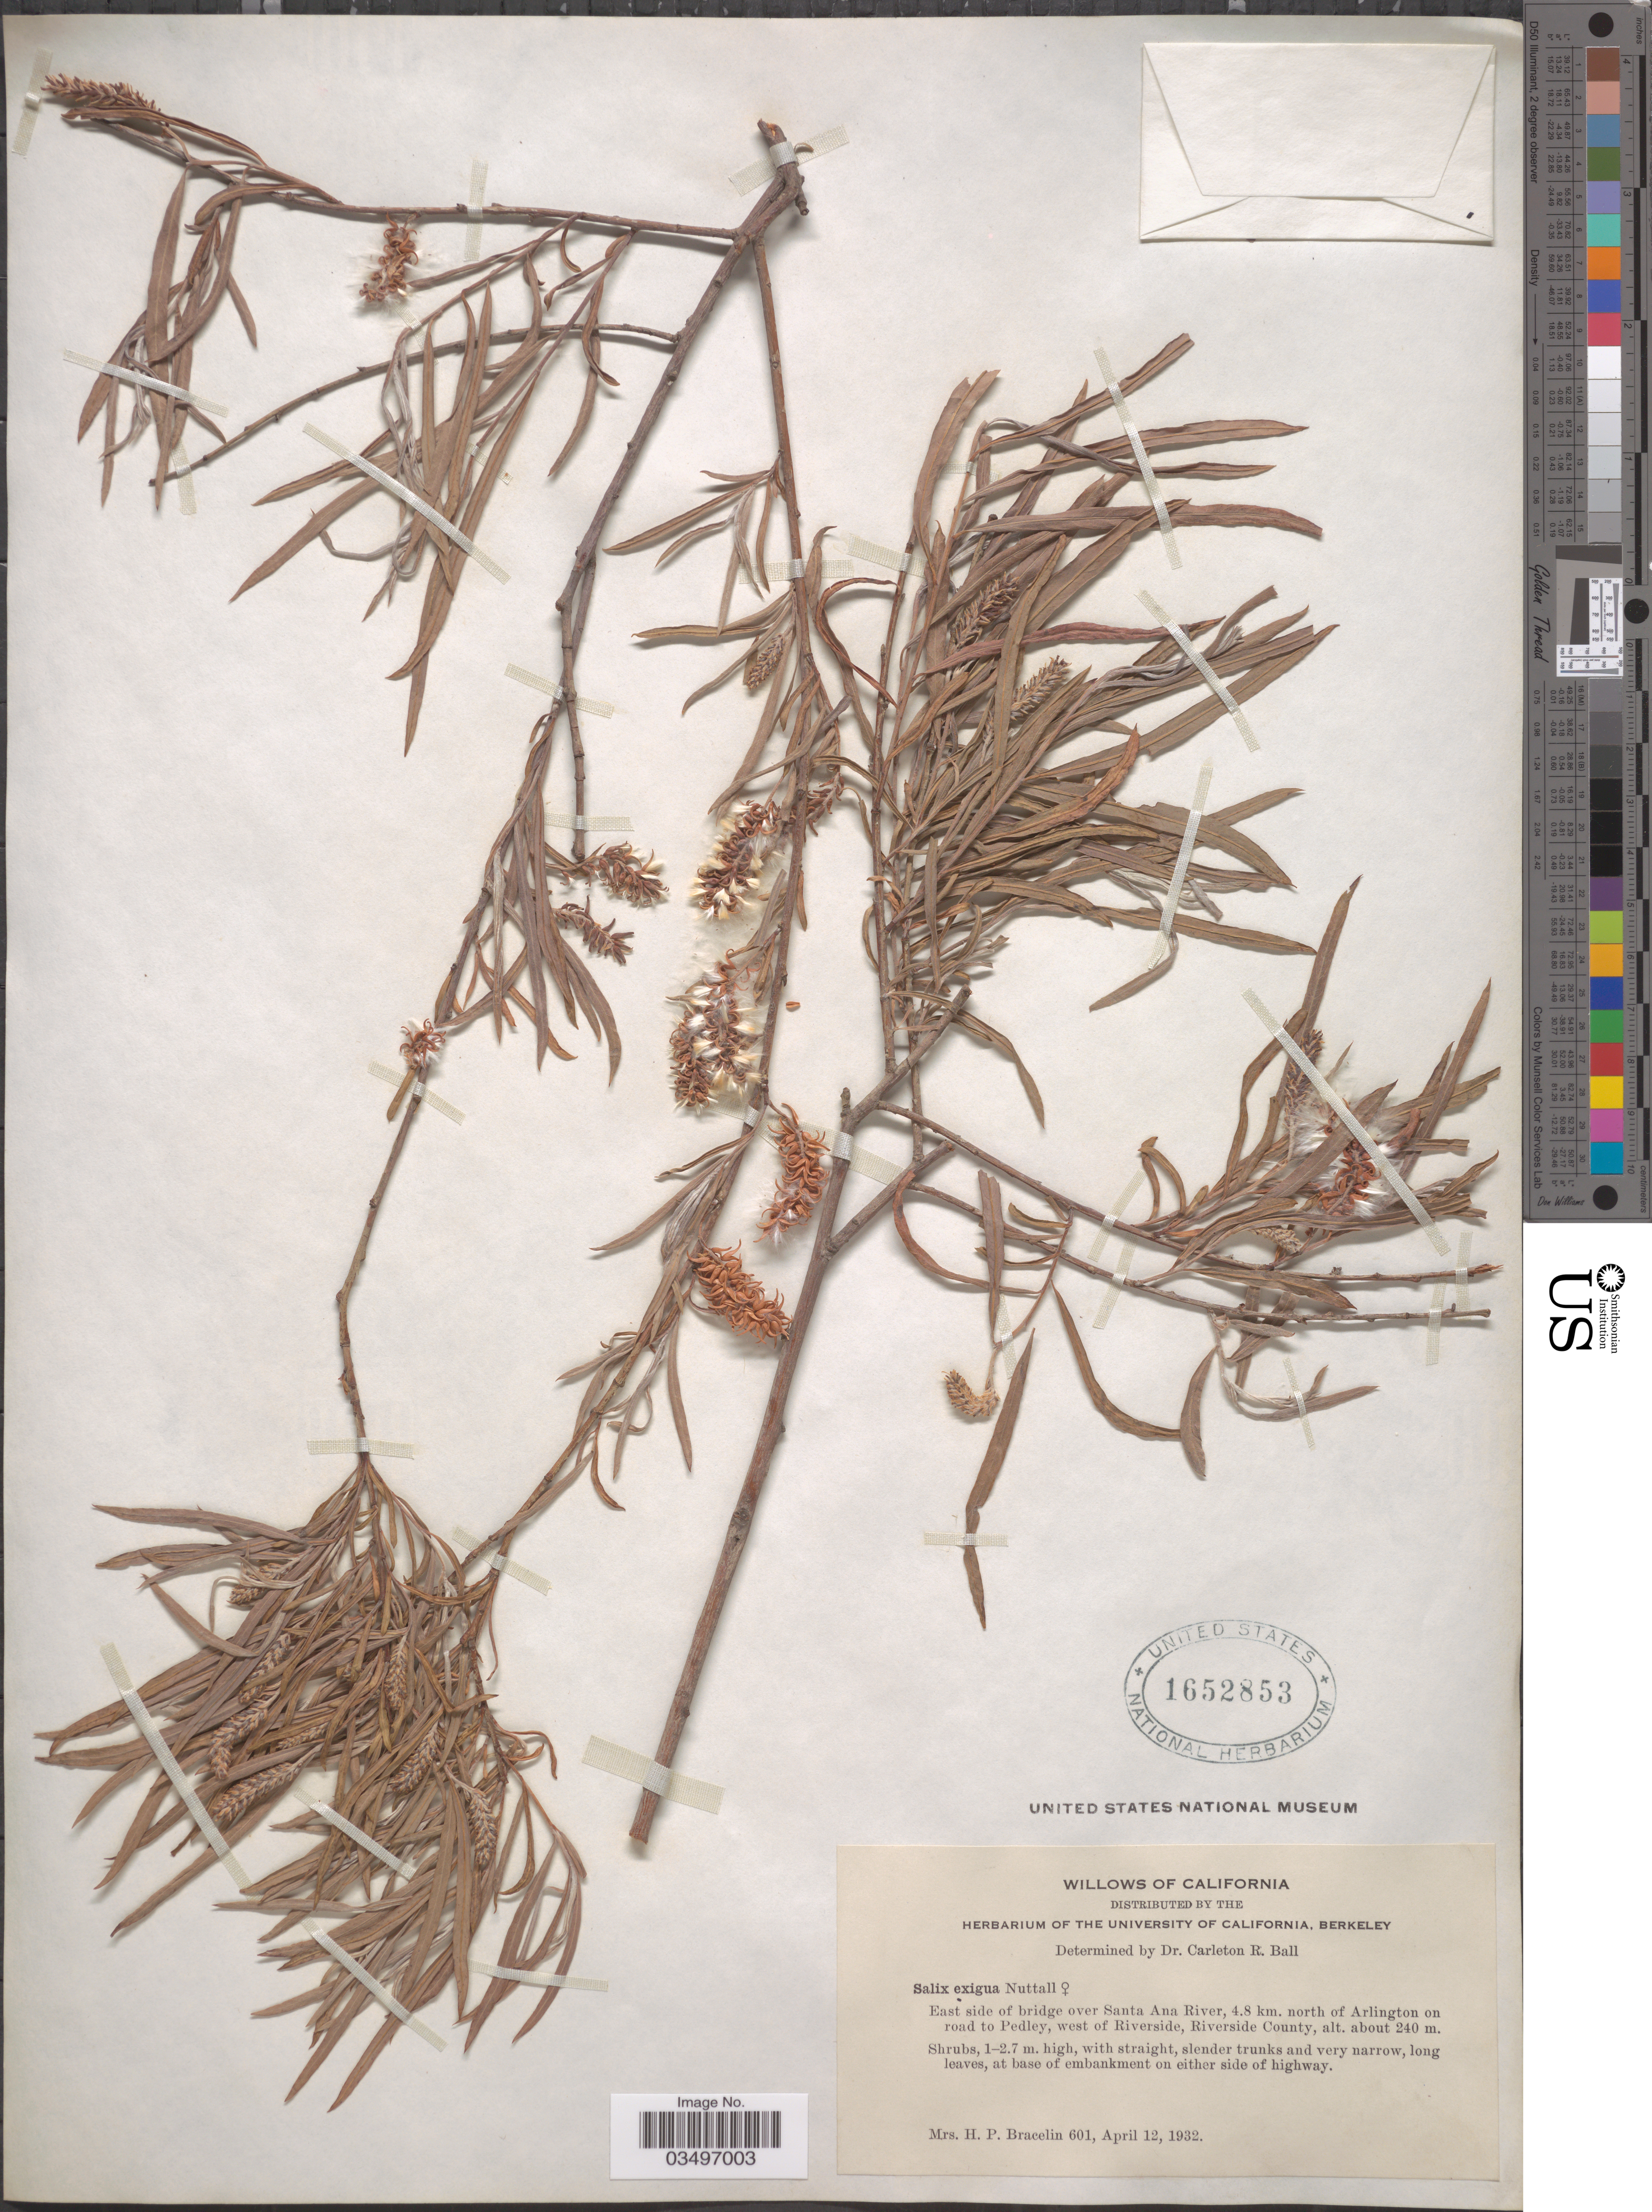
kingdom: Plantae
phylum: Tracheophyta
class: Magnoliopsida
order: Malpighiales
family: Salicaceae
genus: Salix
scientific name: Salix exigua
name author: Nutt.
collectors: H. Bracelin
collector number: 601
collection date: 1932-04-12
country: United States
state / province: California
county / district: Riverside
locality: East side of bridge over Santa An River, 4.8 km. north of Arlington on road to Pedley, west of Riverside, Riverside County.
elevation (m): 240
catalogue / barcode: US 1652853